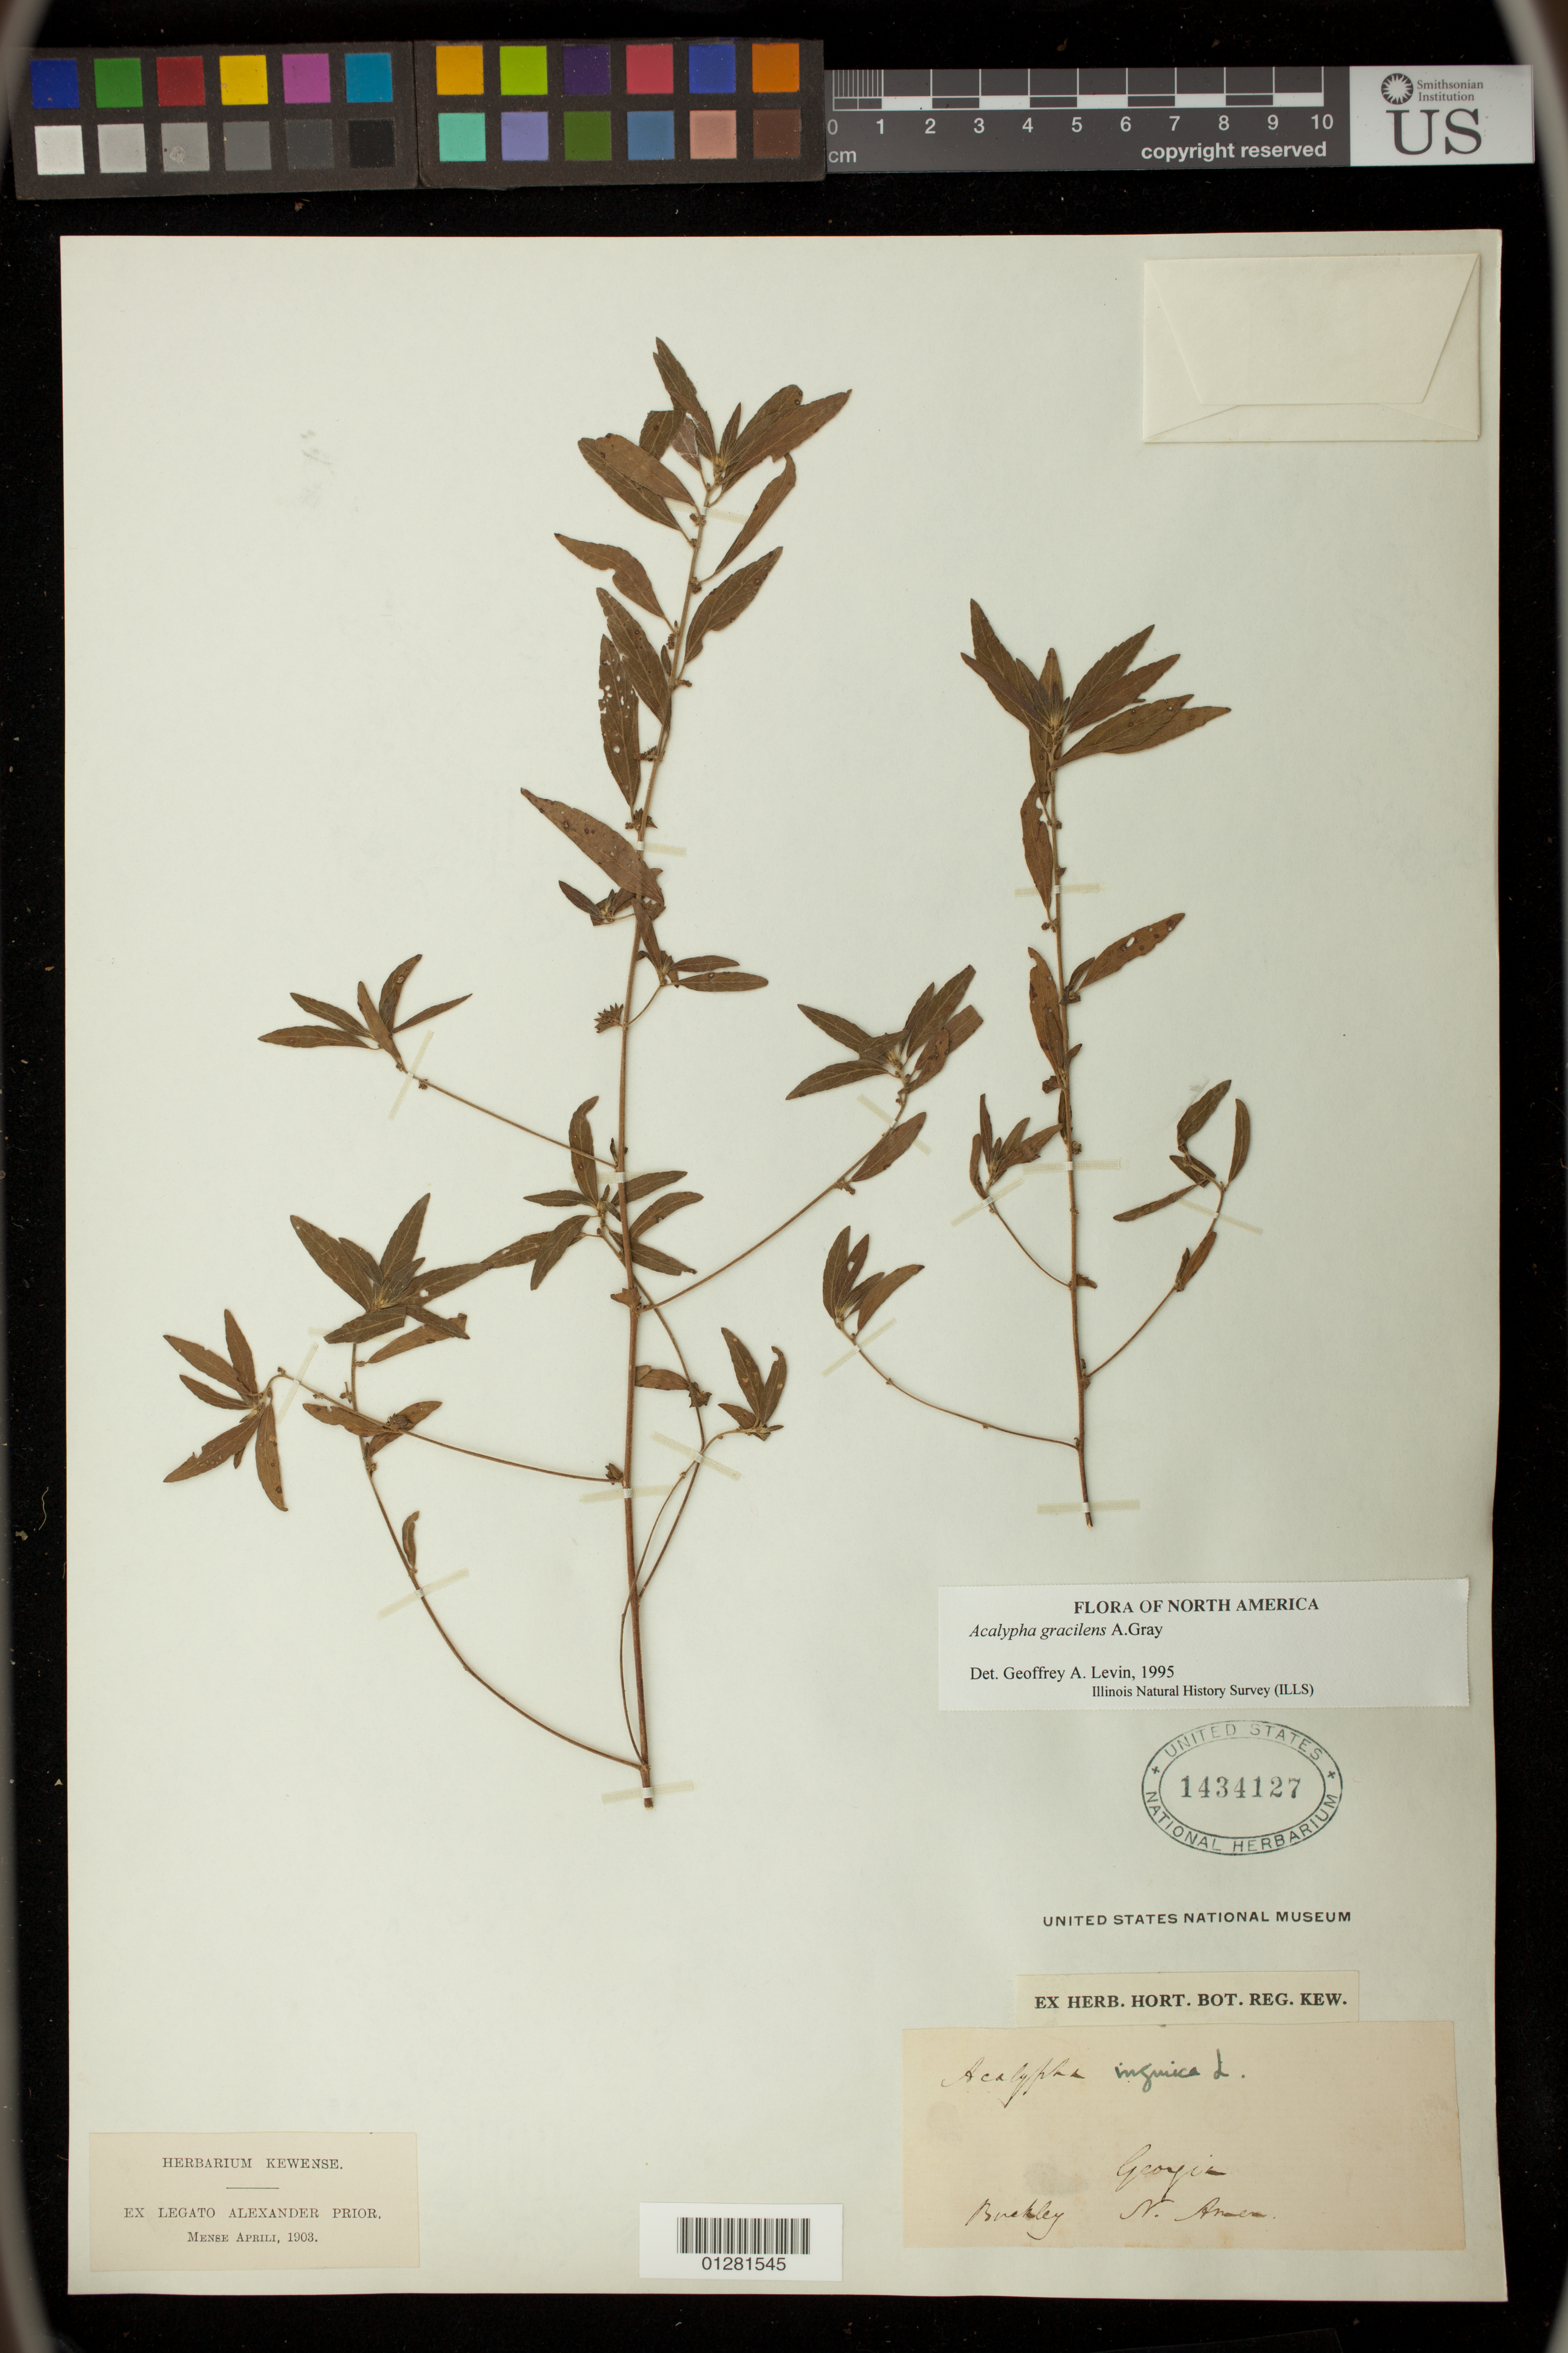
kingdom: Plantae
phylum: Tracheophyta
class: Magnoliopsida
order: Malpighiales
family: Euphorbiaceae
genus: Acalypha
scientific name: Acalypha gracilens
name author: A. Gray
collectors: -- Buckley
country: United States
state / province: Georgia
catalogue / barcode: US 1434127